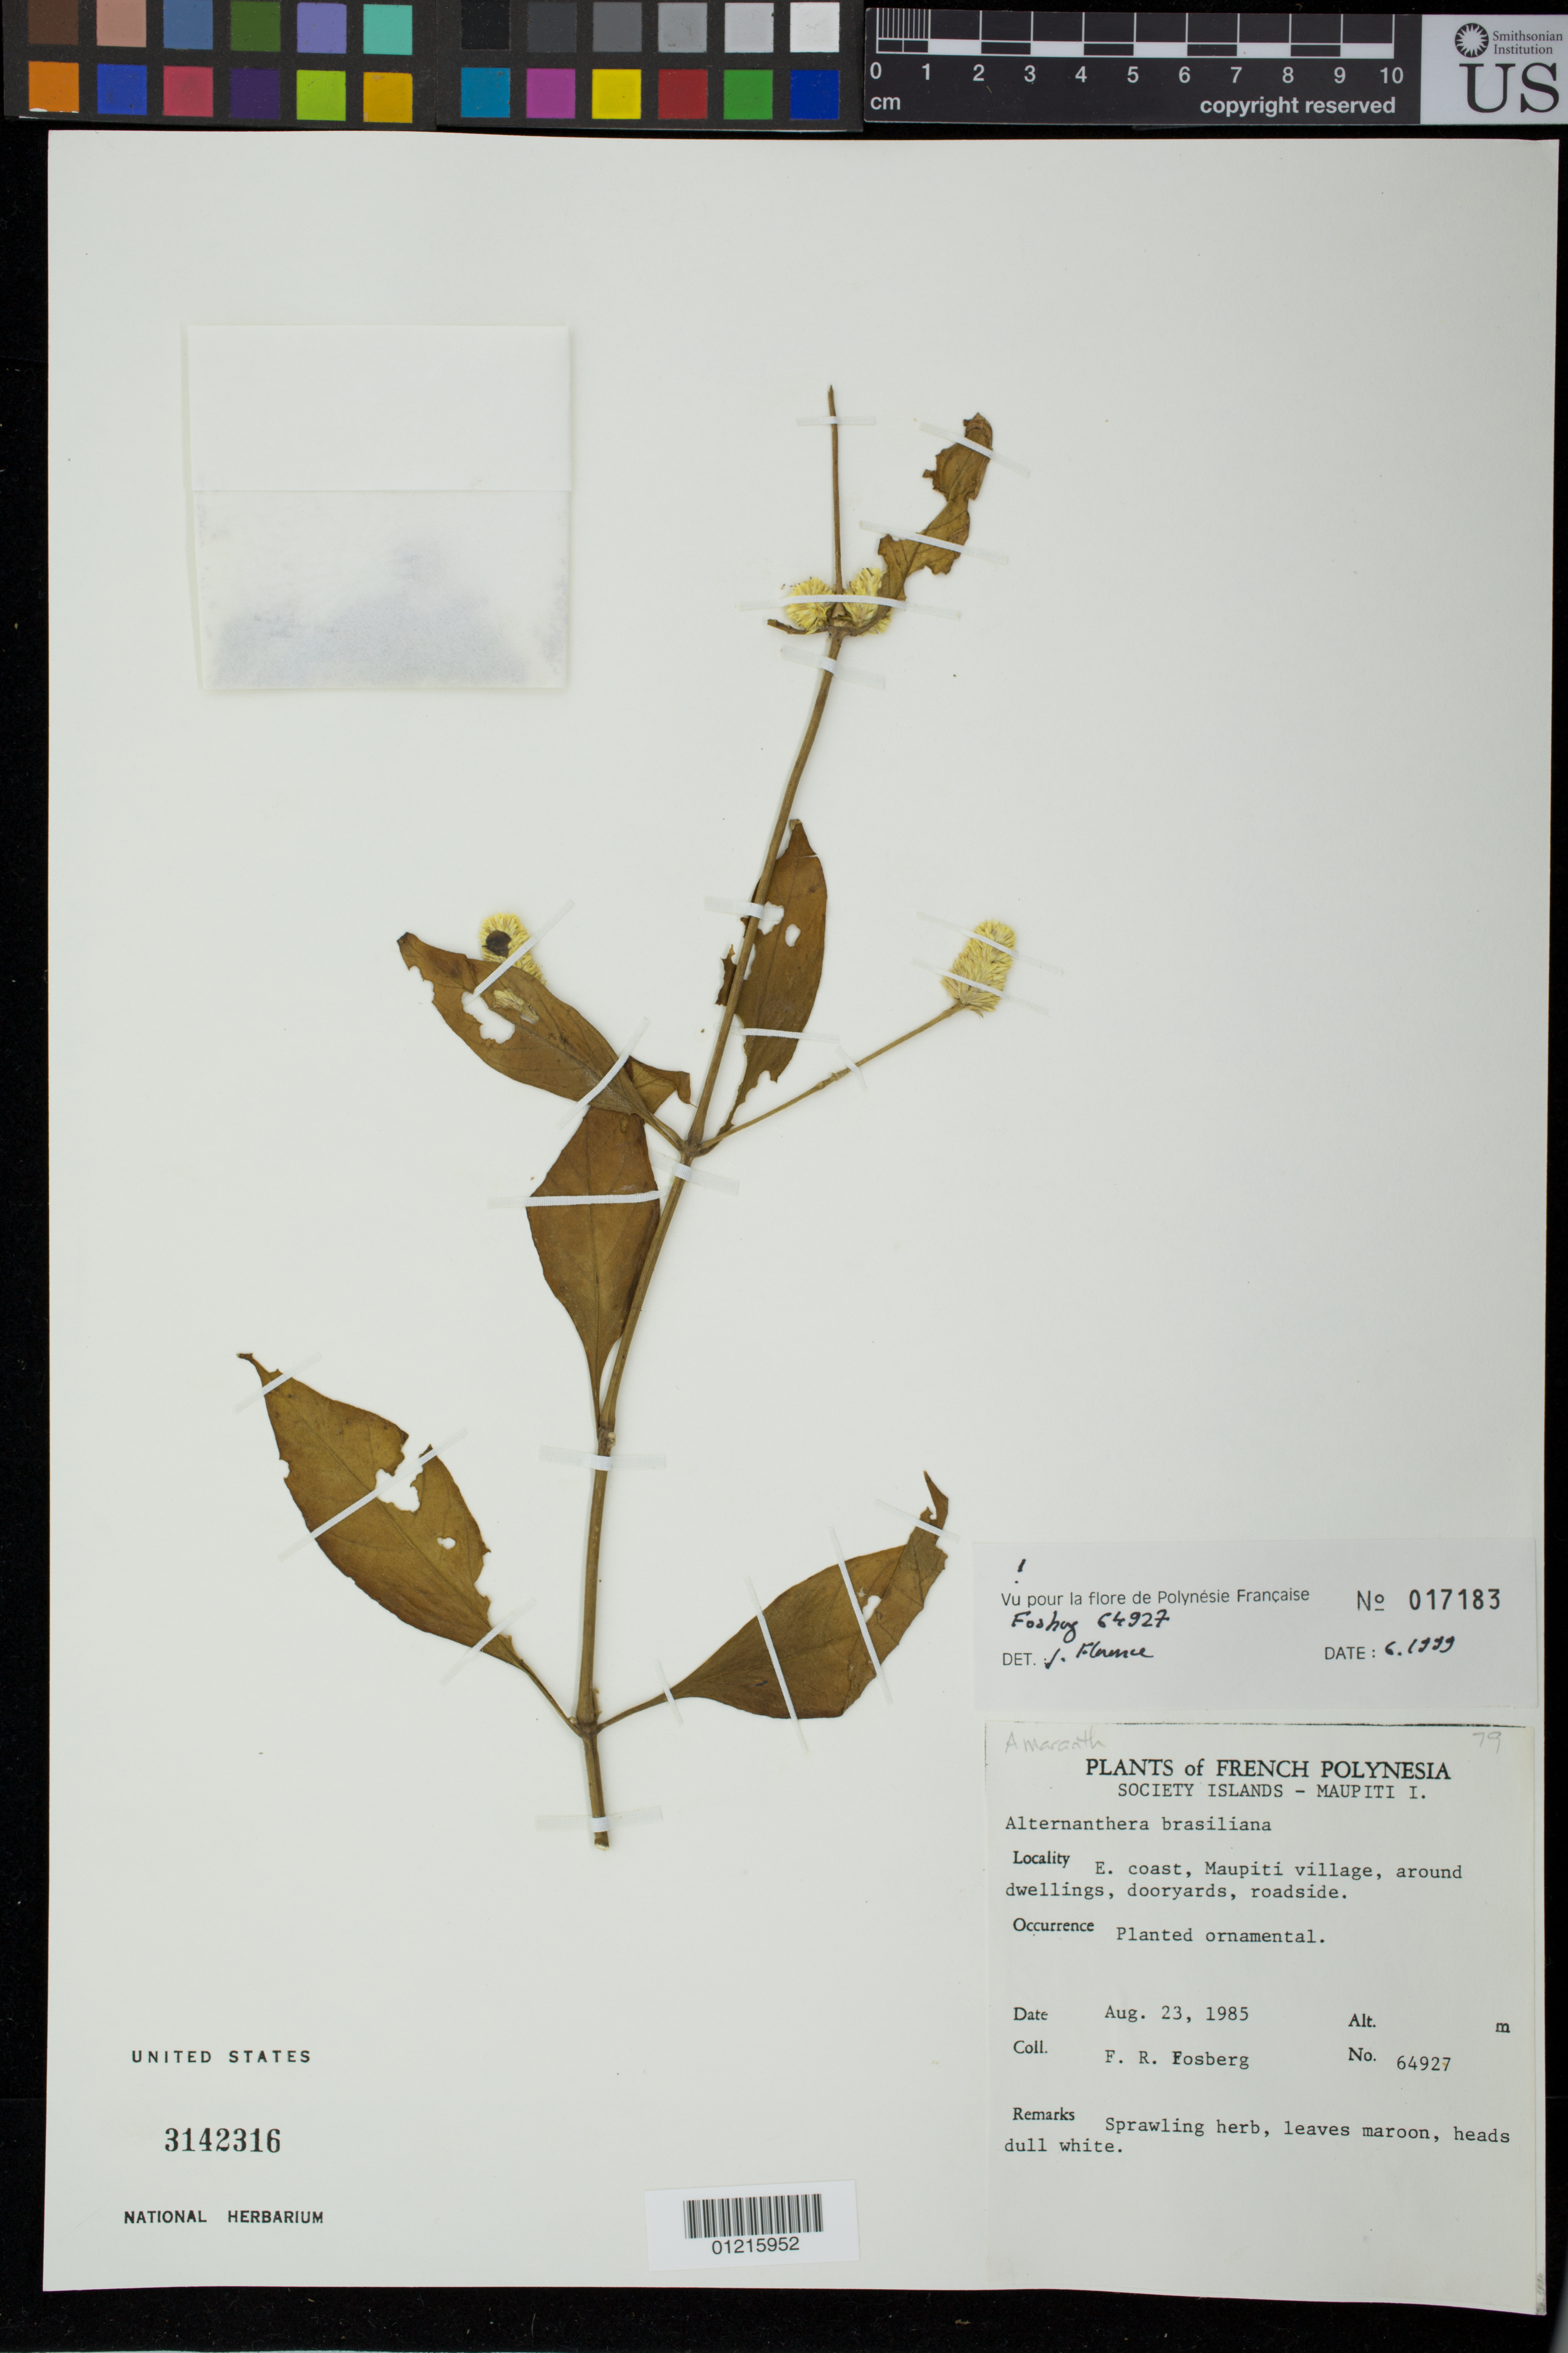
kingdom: Plantae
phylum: Tracheophyta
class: Magnoliopsida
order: Caryophyllales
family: Amaranthaceae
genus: Alternanthera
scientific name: Alternanthera brasiliana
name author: (L.) Kuntze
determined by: Florence, J.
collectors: F. R. Fosberg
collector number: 64297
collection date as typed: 23 Aug 1985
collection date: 1985-08-23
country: French Polynesia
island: Maupiti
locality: E. coast, Maupiti village, around dwellings, dooryards, roadside.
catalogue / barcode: US 3142316